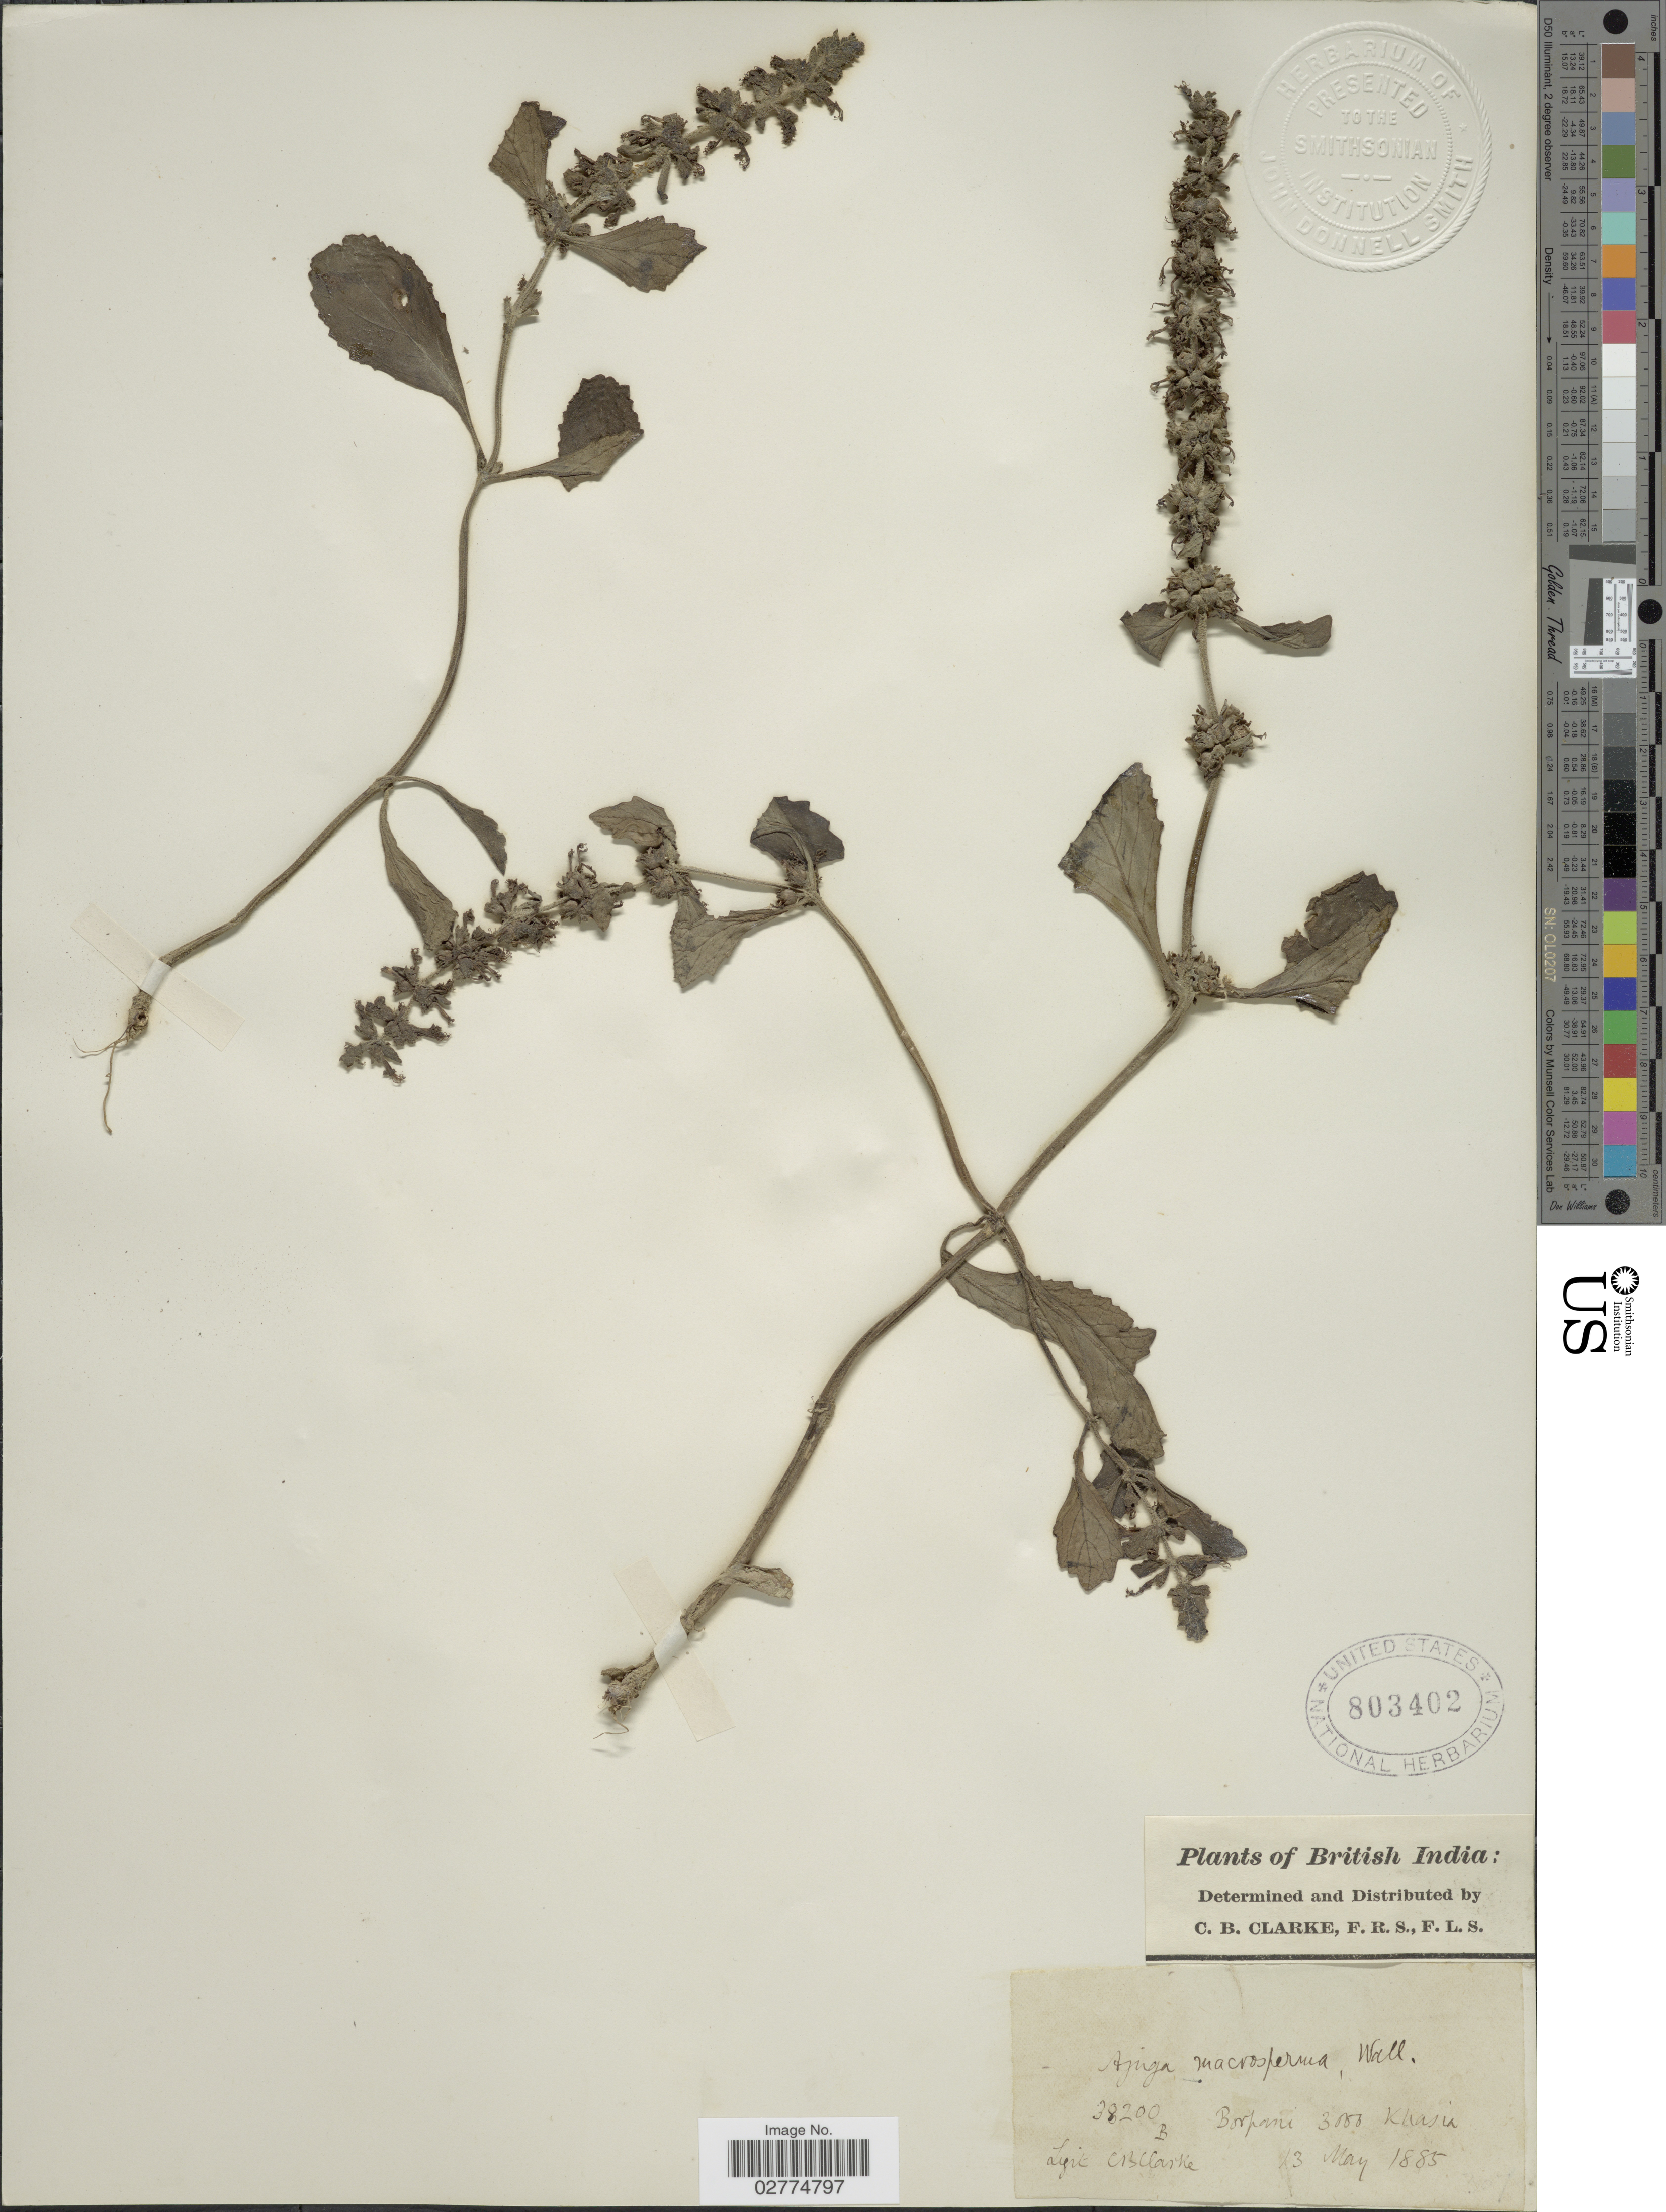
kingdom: Plantae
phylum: Tracheophyta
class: Magnoliopsida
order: Lamiales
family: Lamiaceae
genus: Ajuga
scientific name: Ajuga macrosperma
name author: Wall.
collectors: C. B. Clarke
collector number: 38200B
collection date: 1885-05-13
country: India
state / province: Meghalaya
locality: British India, Borpani, Khasia.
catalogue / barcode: US 803402